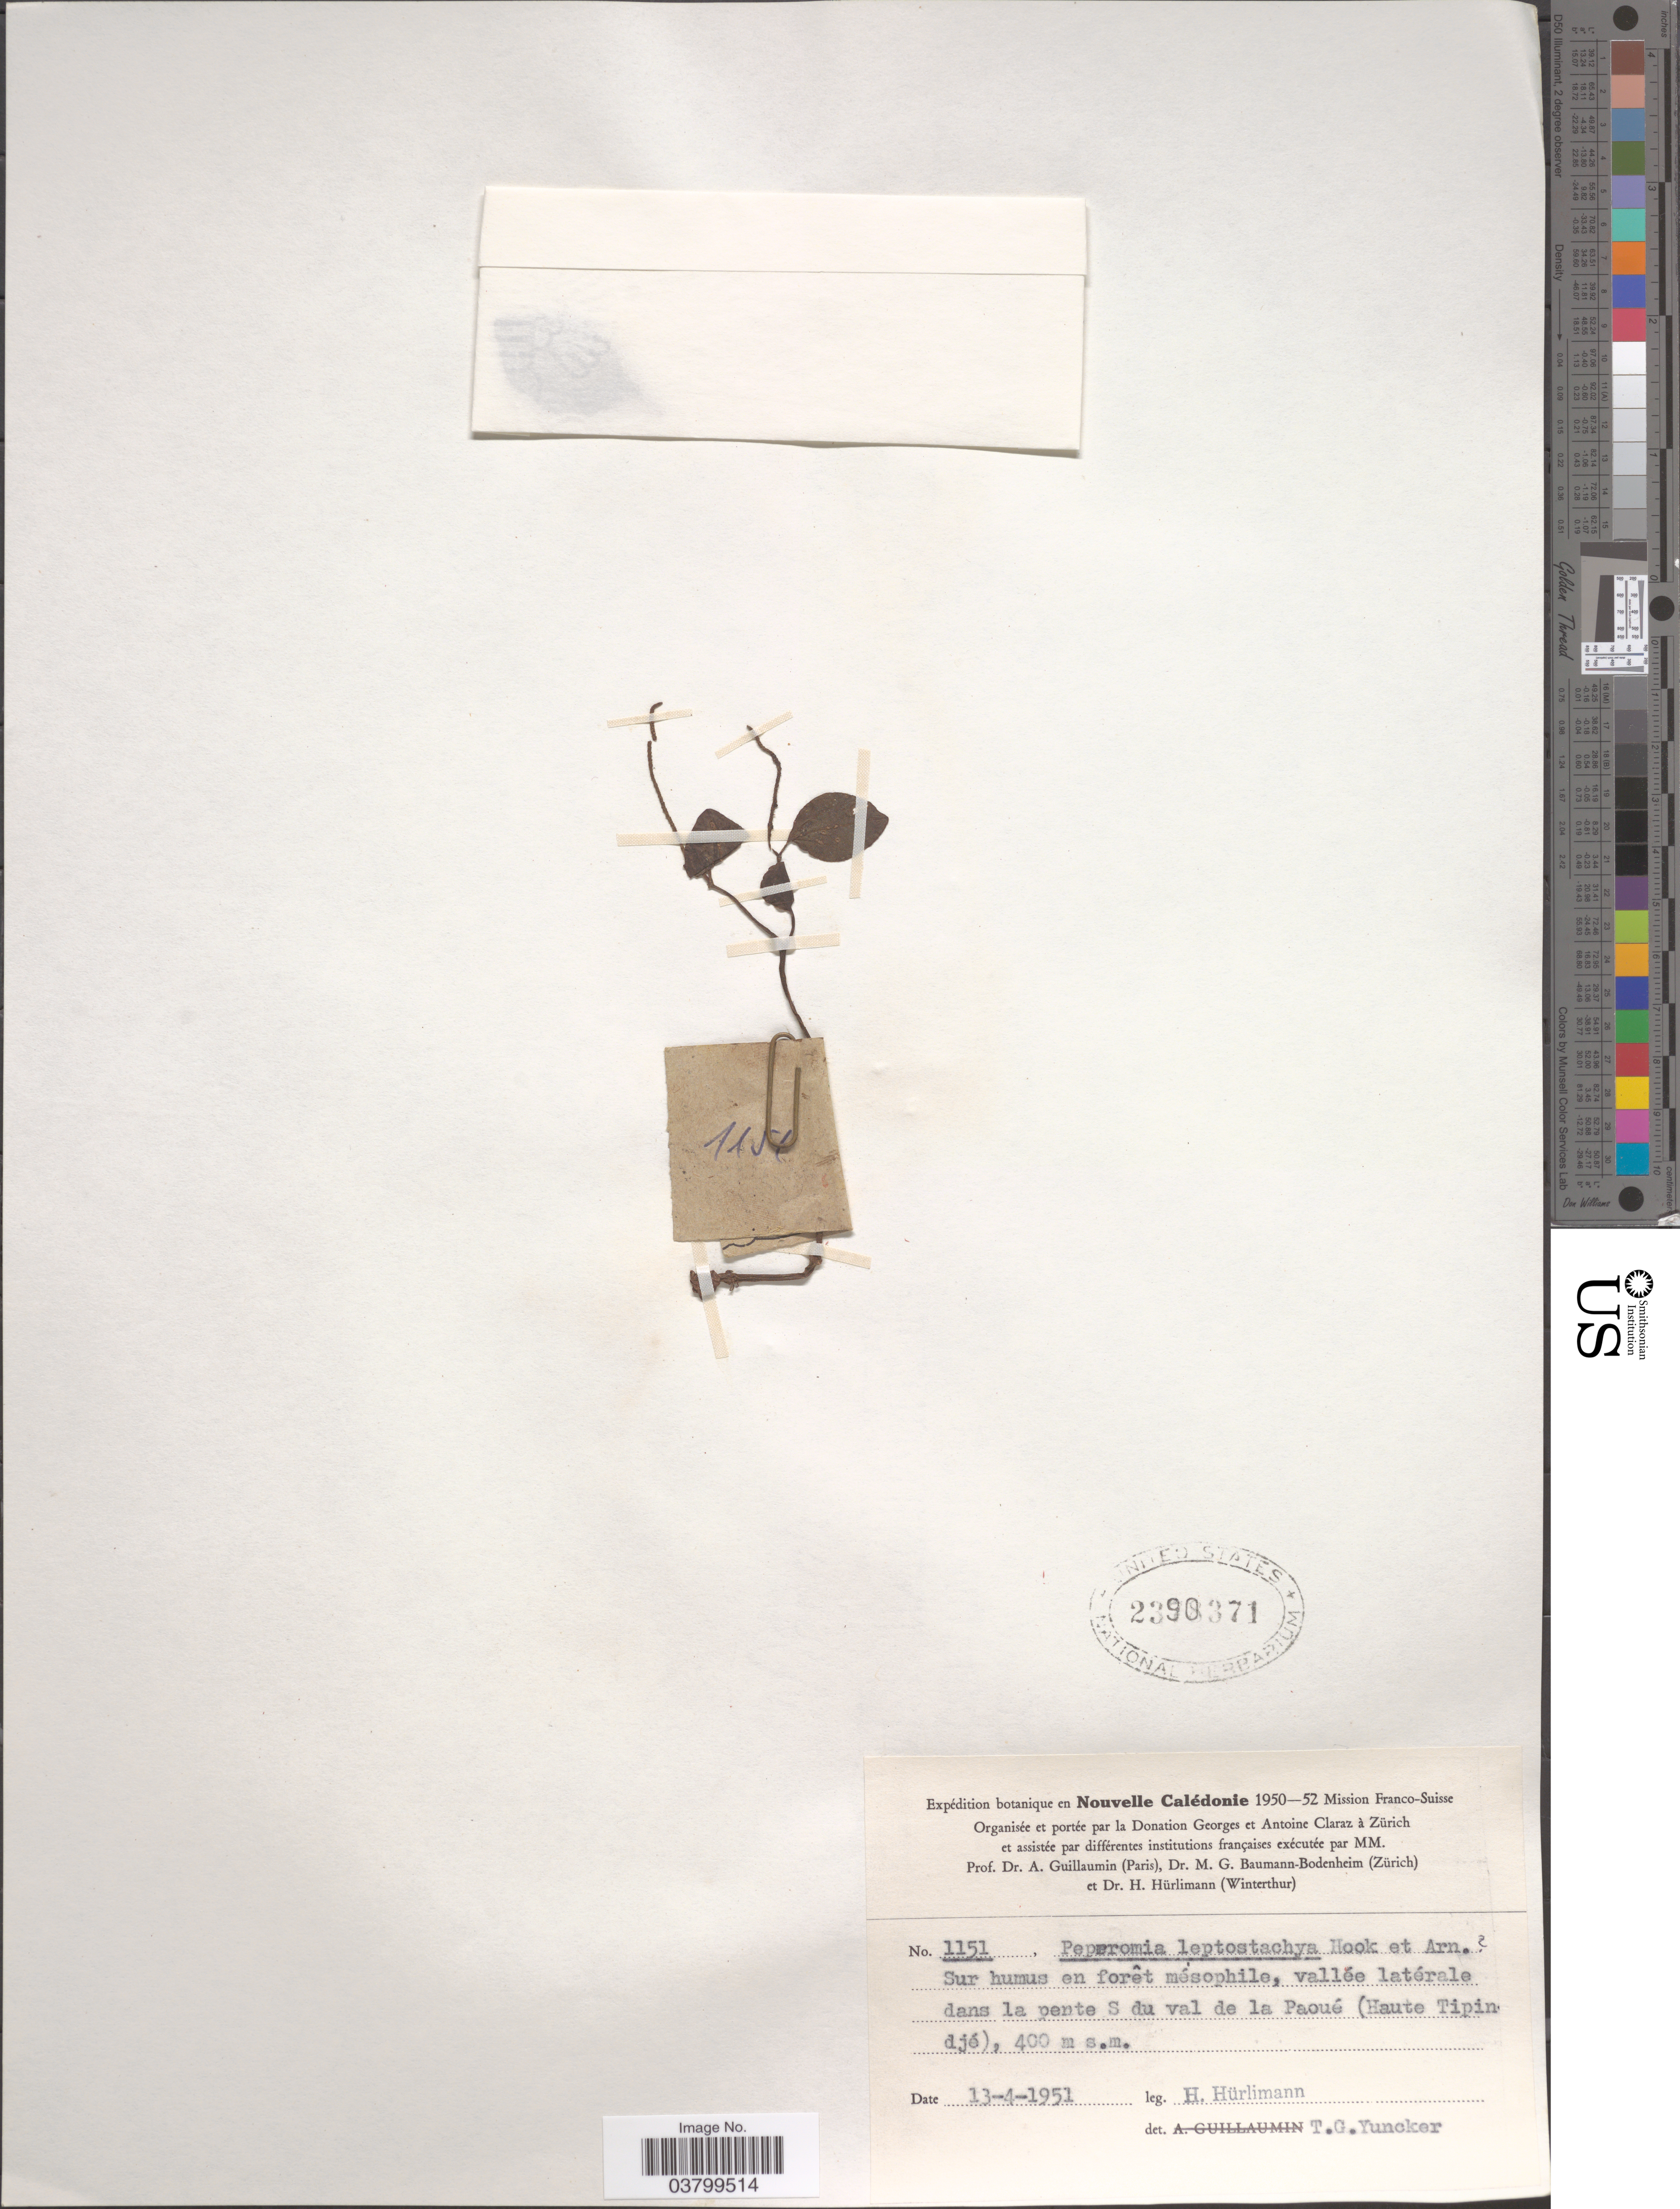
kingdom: Plantae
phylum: Tracheophyta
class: Magnoliopsida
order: Piperales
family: Piperaceae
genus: Peperomia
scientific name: Peperomia leptostachya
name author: Hook. & Arn.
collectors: H. Hürlimann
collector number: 1151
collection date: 1951-04-13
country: New Caledonia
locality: Nouvelle Calédonie: Sur humus en forêt mésophile, vallée latérale dans la pente S du val de la Paoué (Haute Tipindjé).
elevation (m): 400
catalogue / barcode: US 2390371